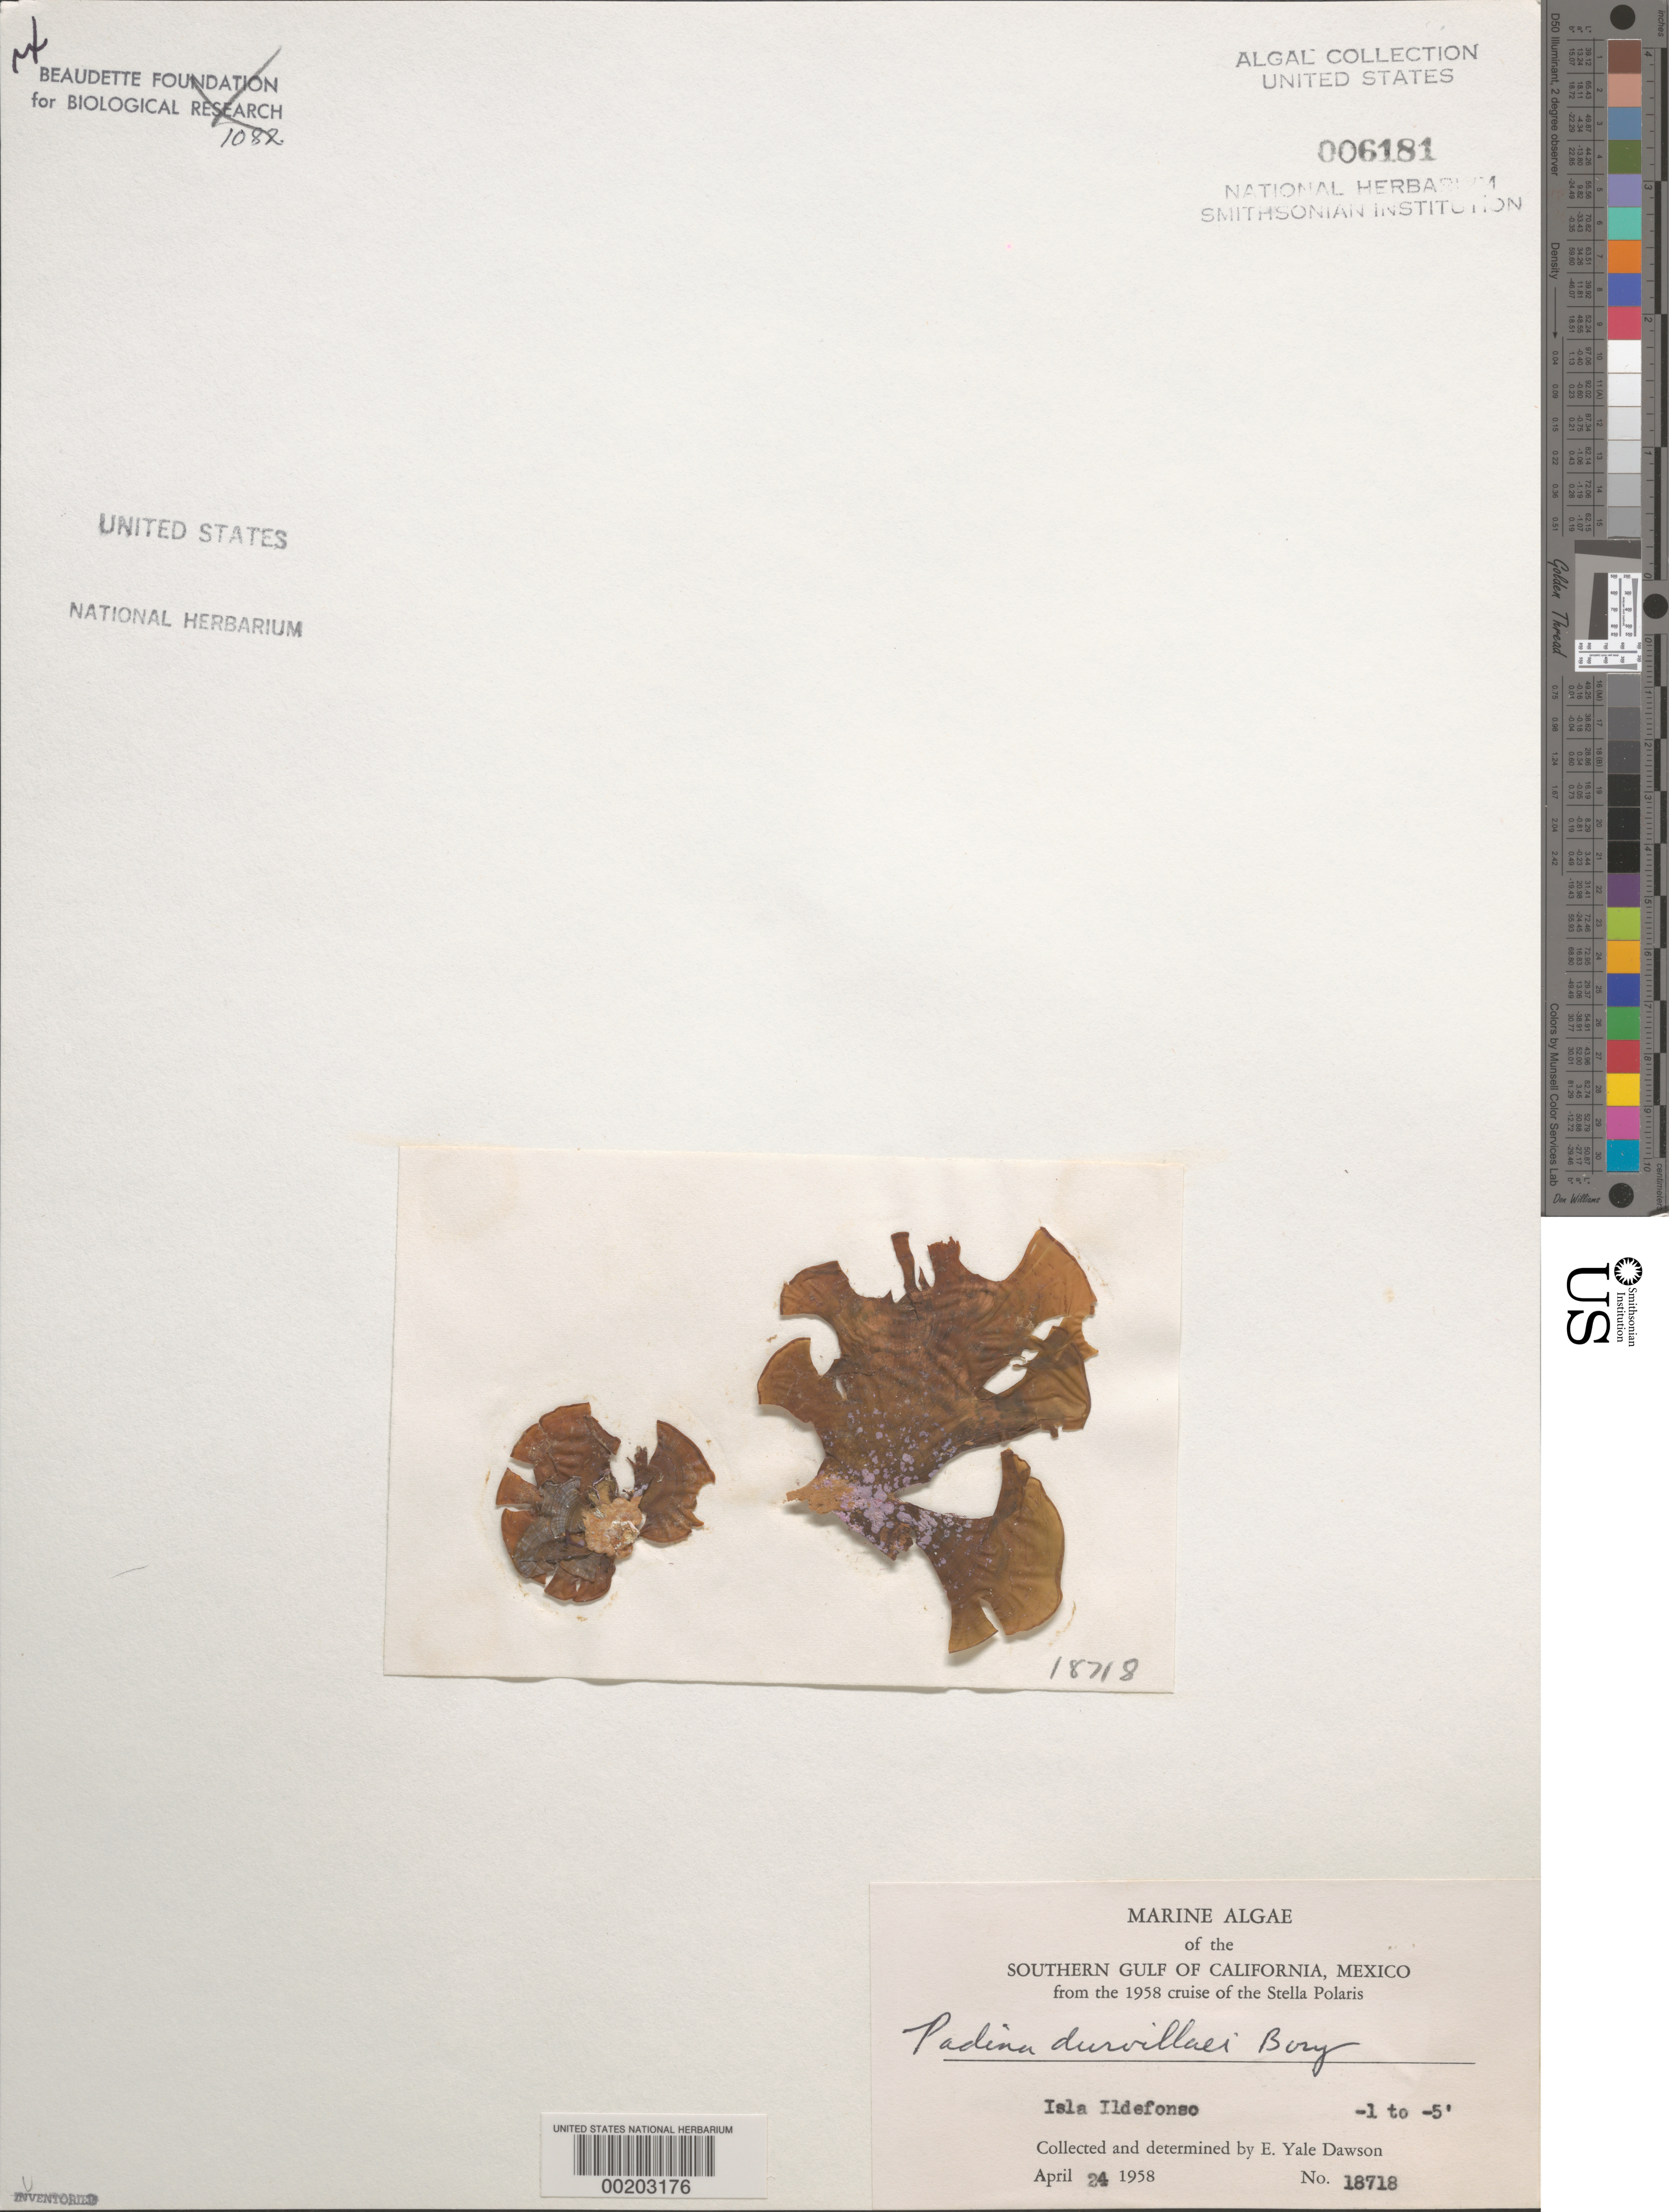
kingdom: Chromista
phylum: Ochrophyta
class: Phaeophyceae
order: Dictyotales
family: Dictyotaceae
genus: Padina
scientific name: Padina durvillaei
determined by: Dawson, E. Y.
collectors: E. Y. Dawson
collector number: EYD 18718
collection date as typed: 24 Apr 1958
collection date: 1958-04-24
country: Mexico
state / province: Baja California Sur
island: Isla Ildefonso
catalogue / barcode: US 6181